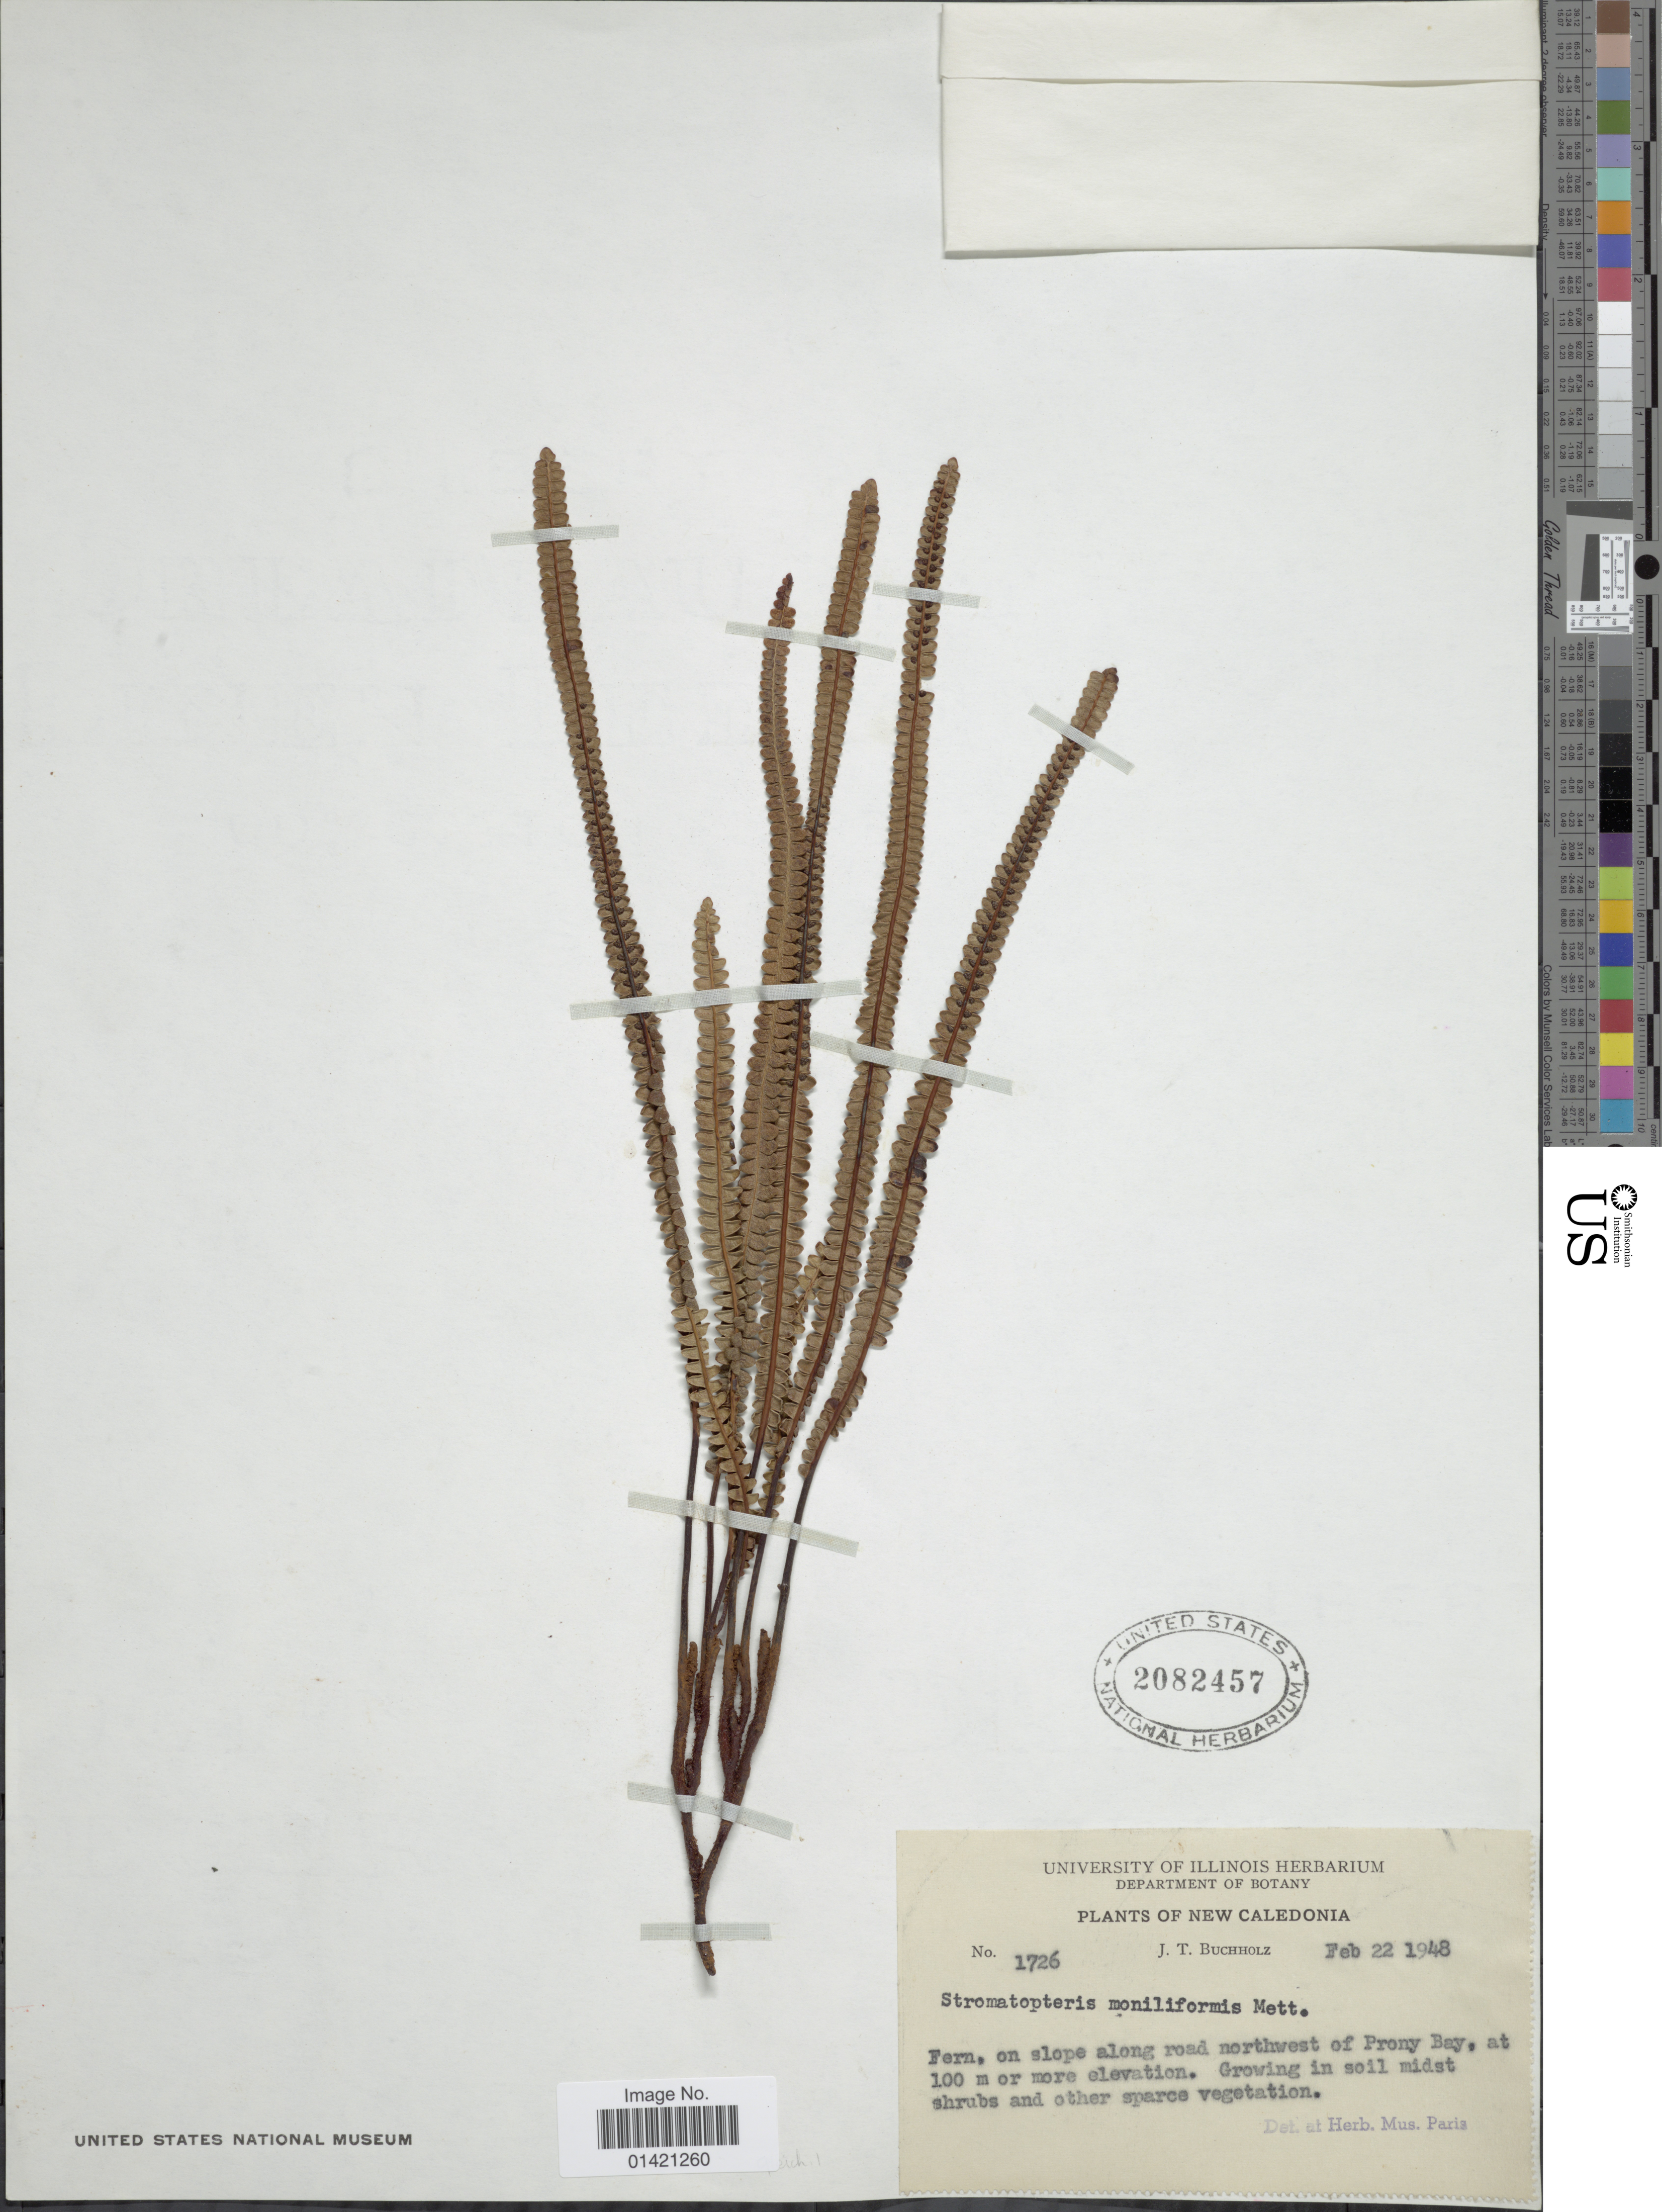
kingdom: Plantae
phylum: Tracheophyta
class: Polypodiopsida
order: Gleicheniales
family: Gleicheniaceae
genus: Stromatopteris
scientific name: Stromatopteris moniliformis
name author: Mett.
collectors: J. T. Buchholz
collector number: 1726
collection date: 1948-02-22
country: New Caledonia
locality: Fern, on slope along road northwest of Prony Bay.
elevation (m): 100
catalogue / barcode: US 2082457